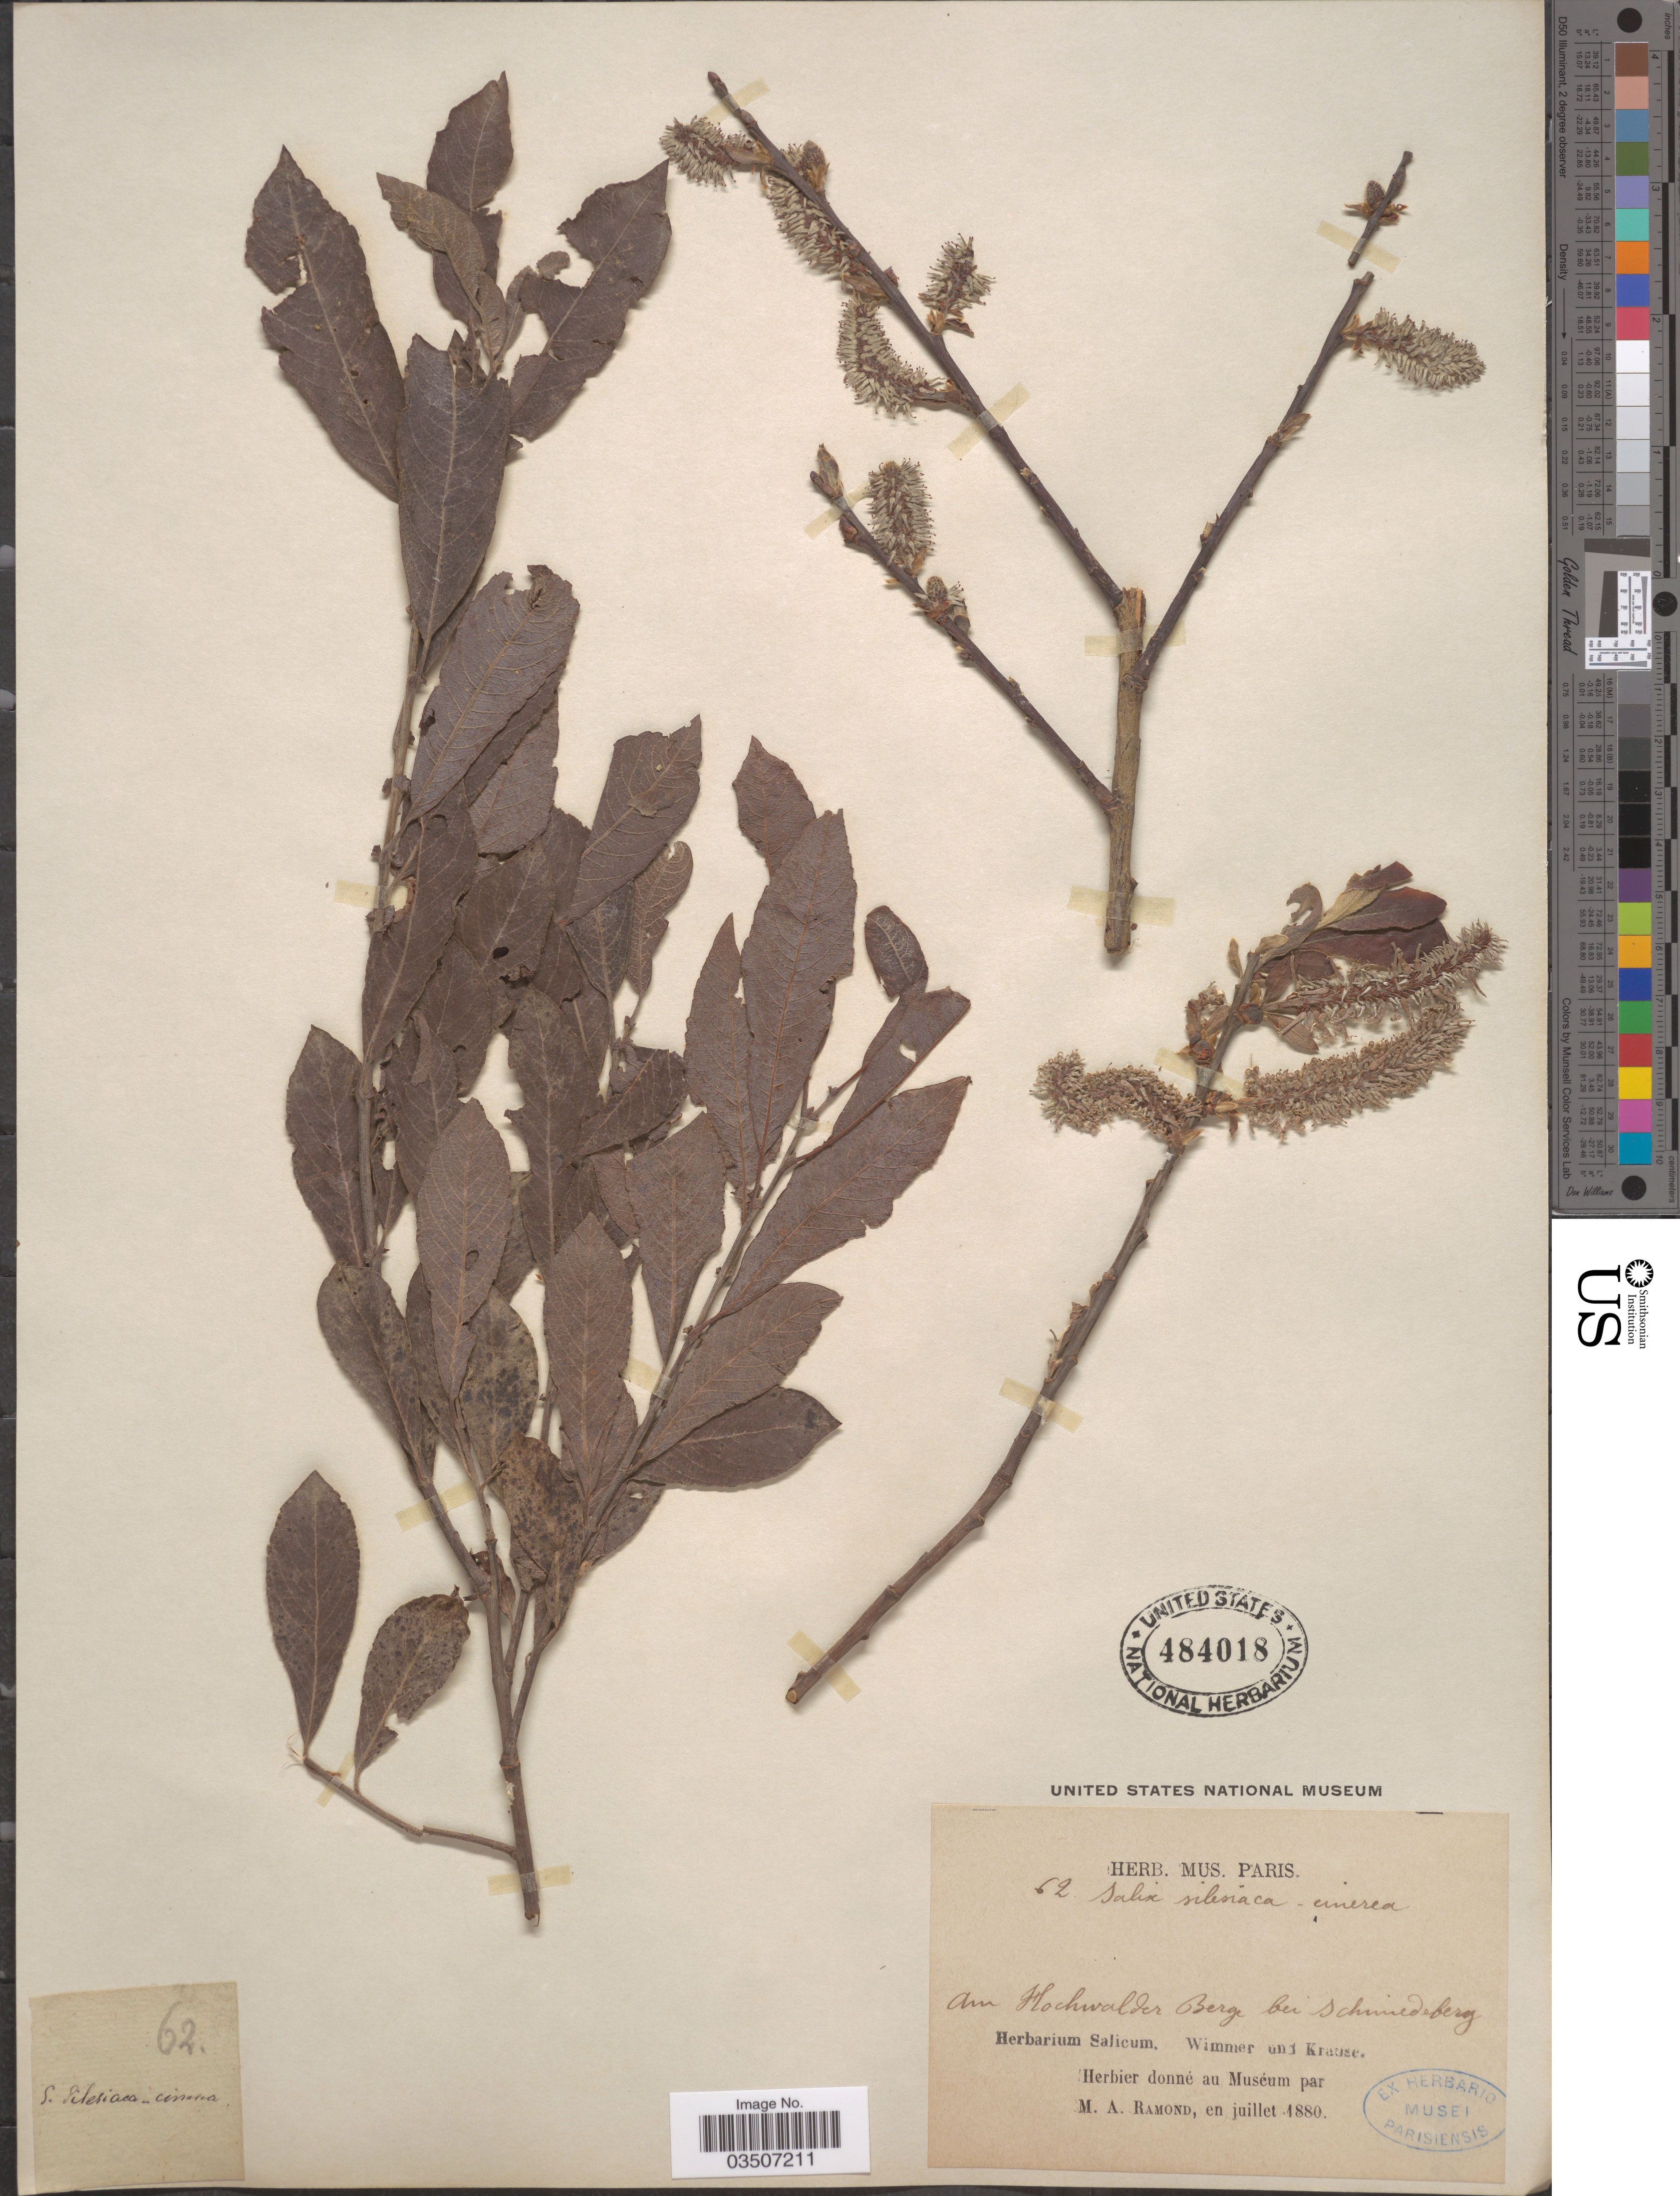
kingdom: Plantae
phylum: Tracheophyta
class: Magnoliopsida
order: Malpighiales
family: Salicaceae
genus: Salix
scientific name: Salix silesiaca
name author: Willd.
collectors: ex herb. Mus. Paris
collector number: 62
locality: Am Hochwalder Berge bei Schneideberg [interpreted].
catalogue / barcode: US 484018